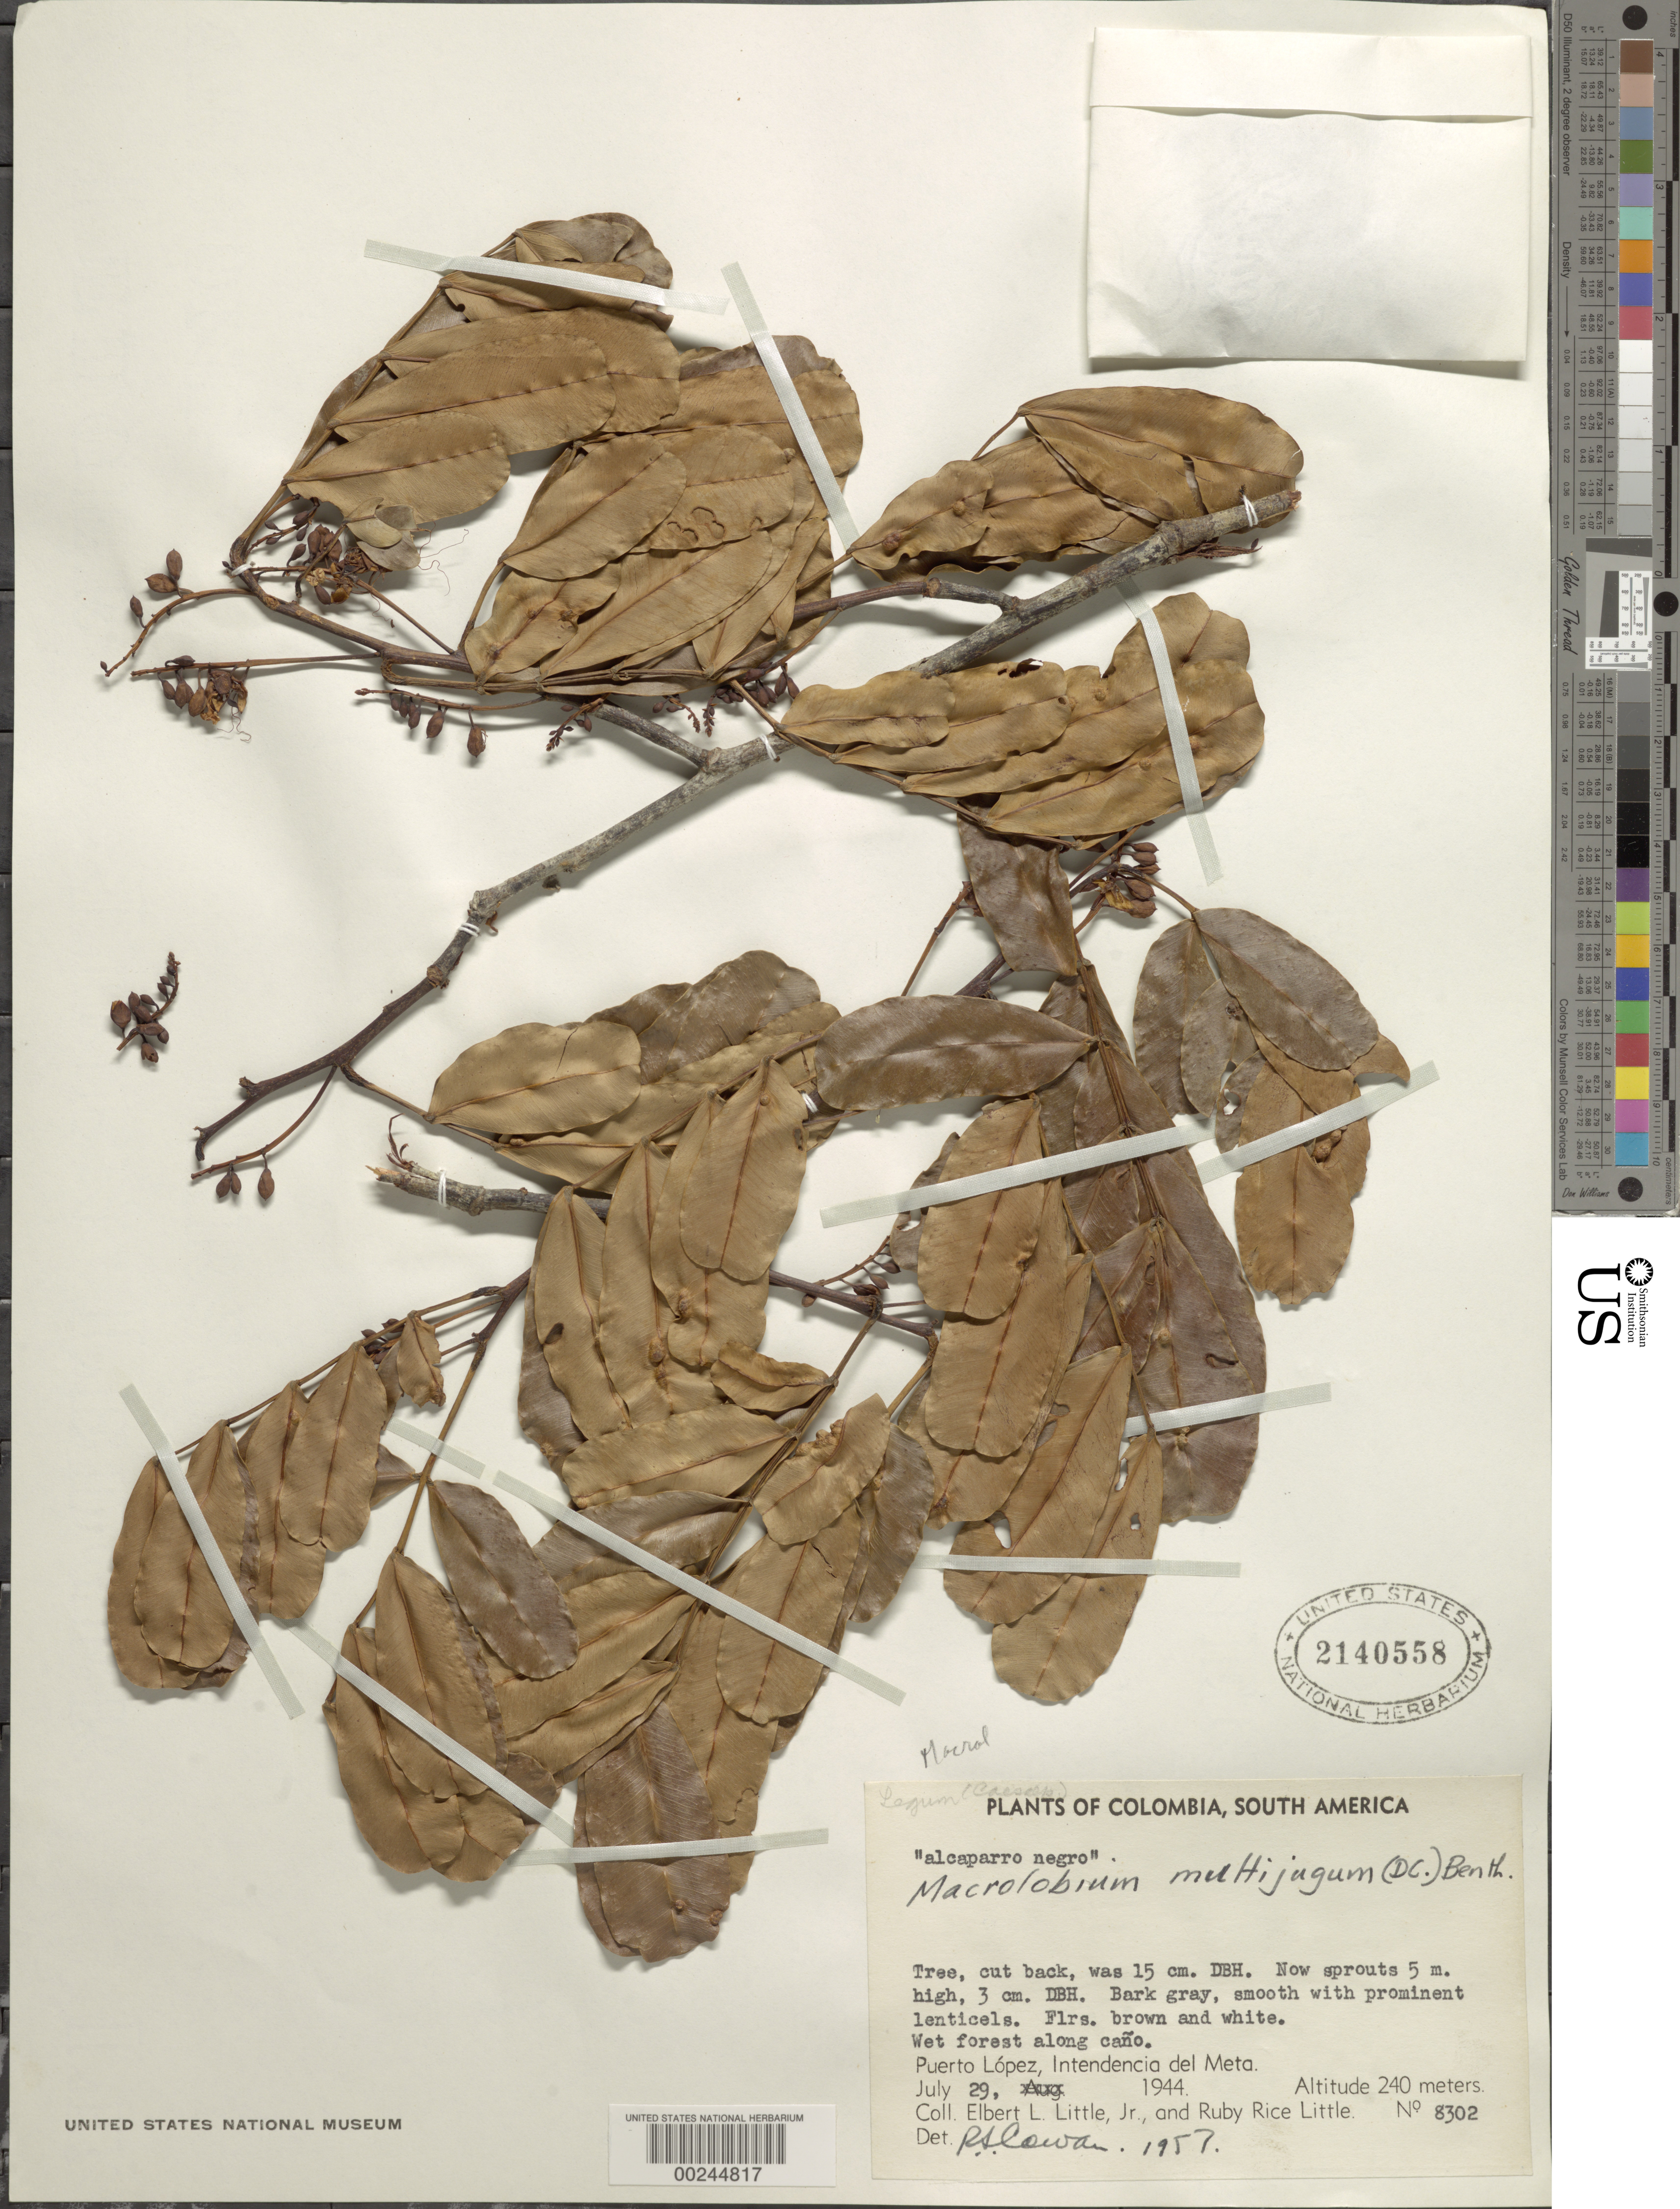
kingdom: Plantae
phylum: Tracheophyta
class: Magnoliopsida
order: Fabales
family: Fabaceae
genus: Macrolobium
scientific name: Macrolobium multijugum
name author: (DC.) Benth.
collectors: E. L. Little & R. R. Little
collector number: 8302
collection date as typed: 29 Jul 1944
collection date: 1944-07-29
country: Colombia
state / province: Meta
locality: Puerto Lopez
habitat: Wet forest along cano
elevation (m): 240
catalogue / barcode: US 2140558